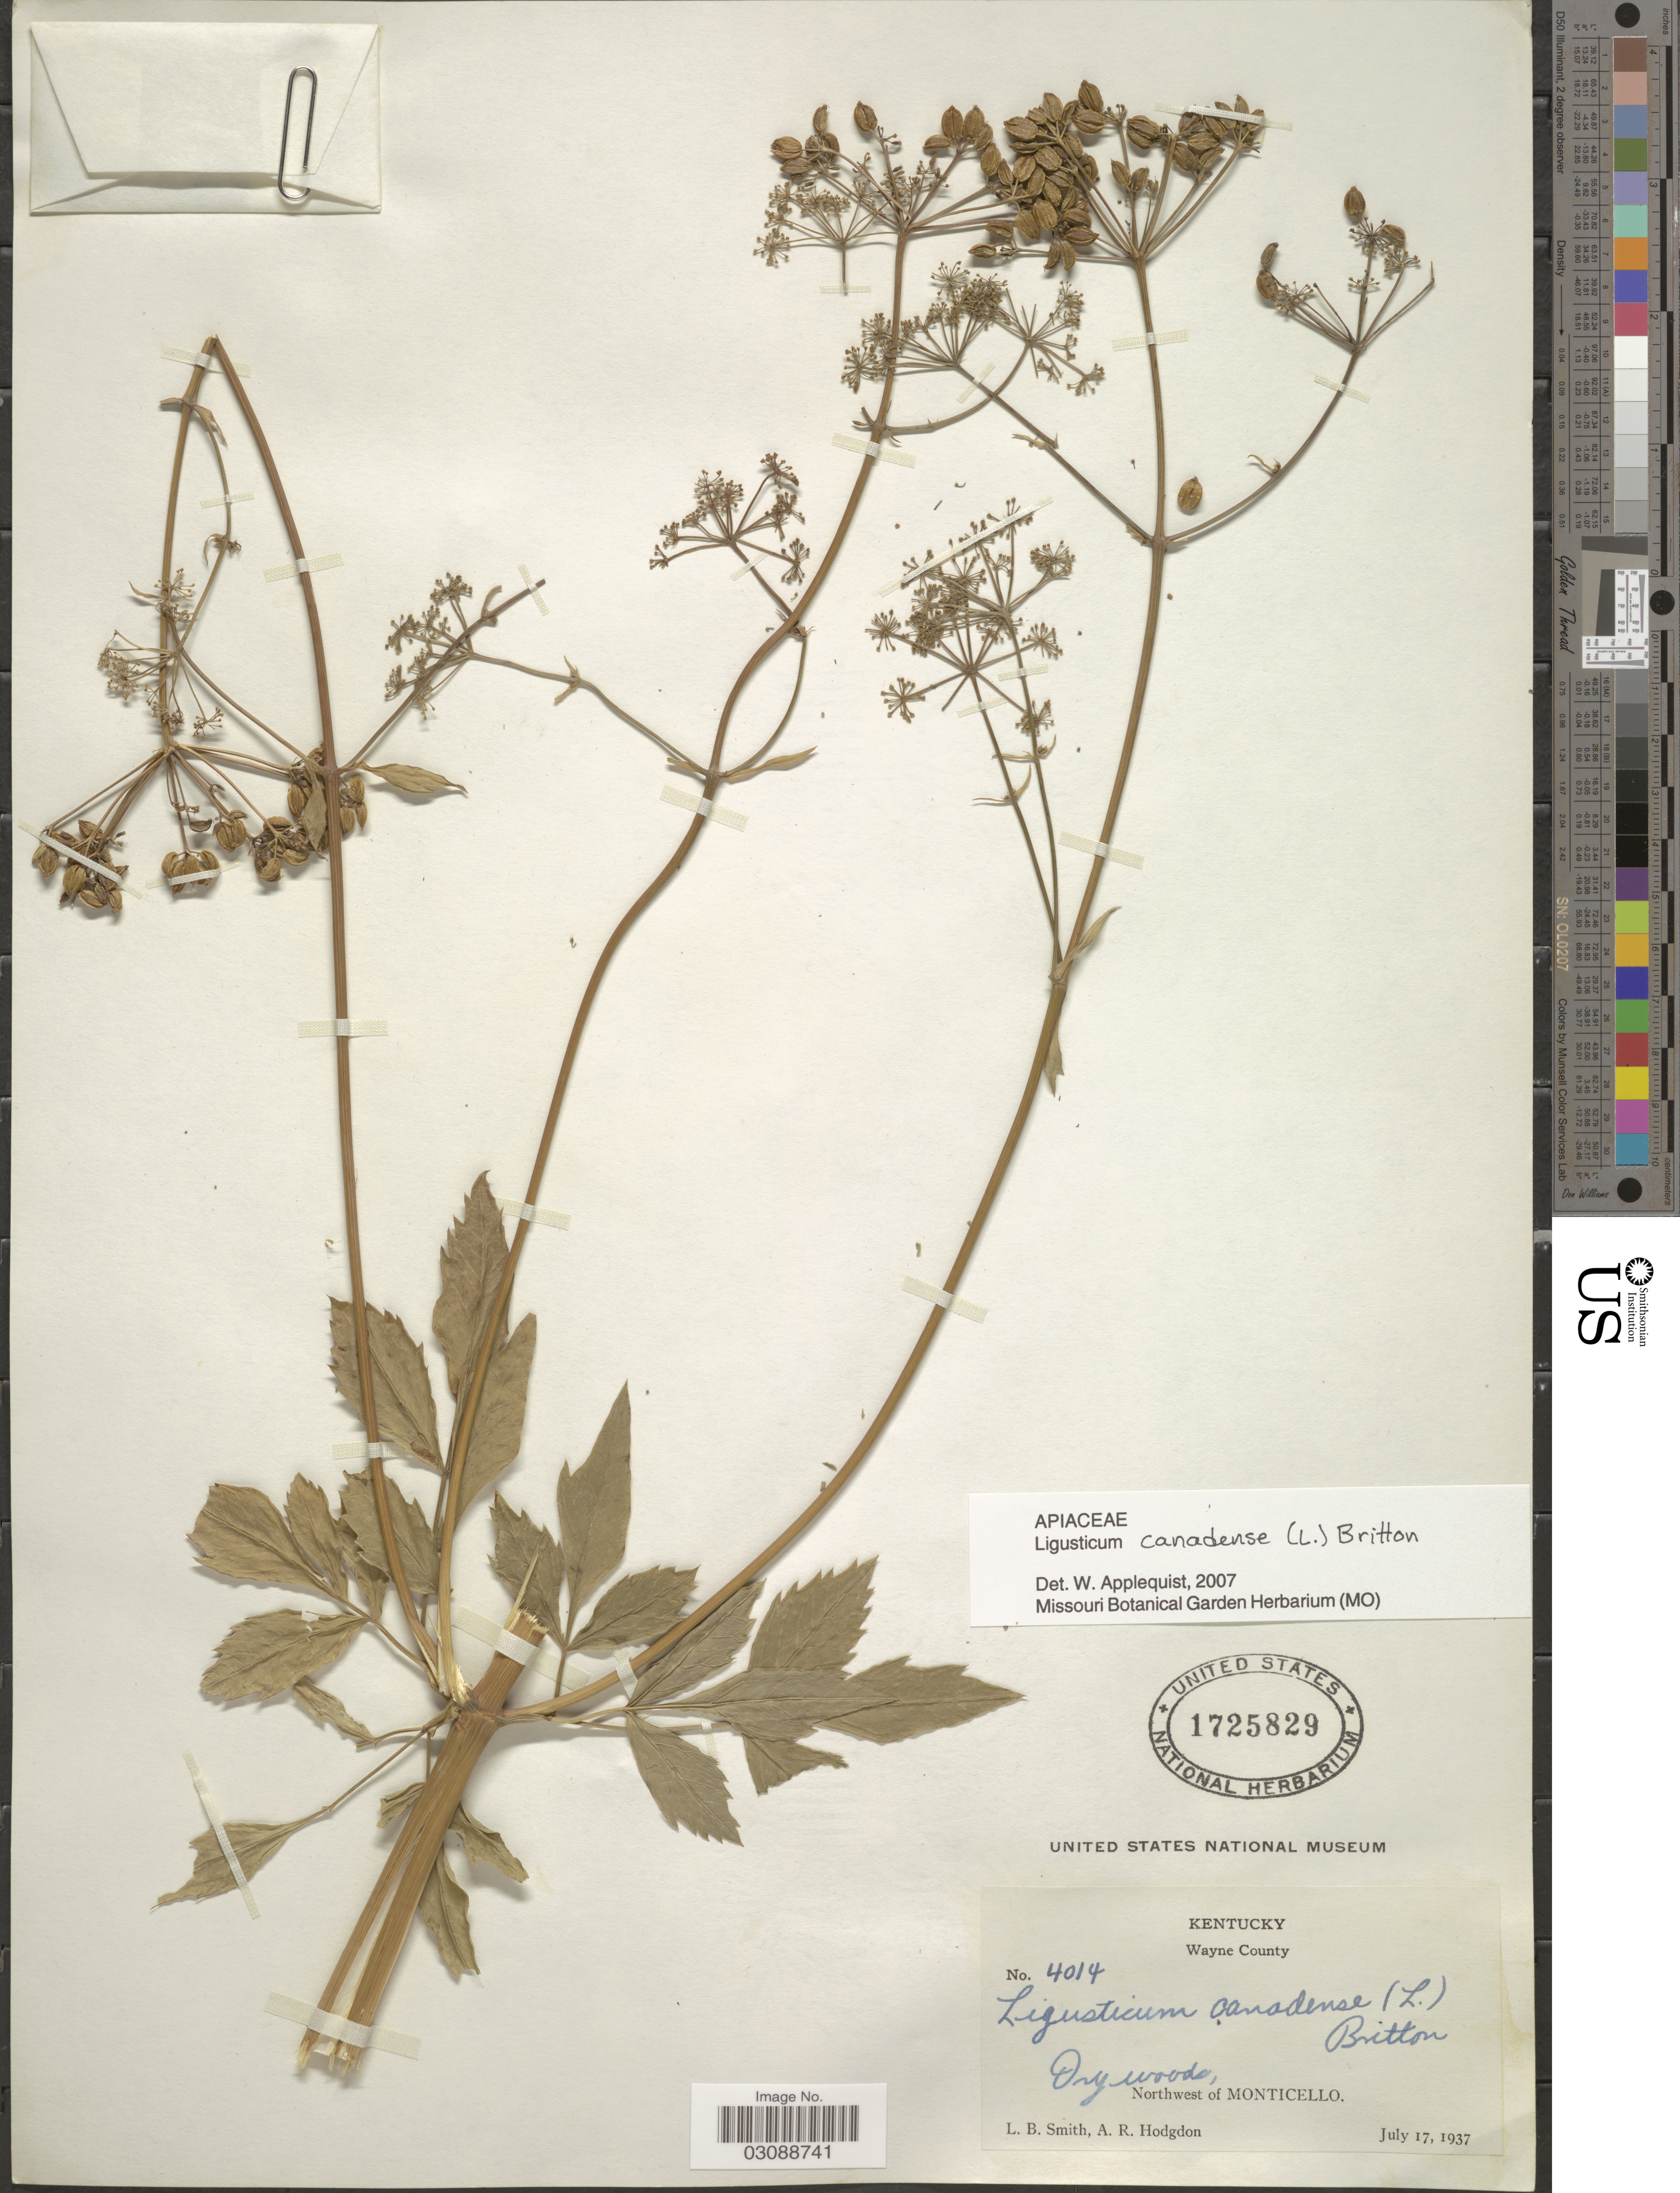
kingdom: Plantae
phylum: Tracheophyta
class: Magnoliopsida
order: Apiales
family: Apiaceae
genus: Ligusticum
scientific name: Ligusticum canadense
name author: (L.) Britton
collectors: L. Smith & A. R. Hodgdon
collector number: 4014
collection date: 1937-07-17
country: United States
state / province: Kentucky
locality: Wayne County. Northwest of Monticello.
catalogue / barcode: US 1725829